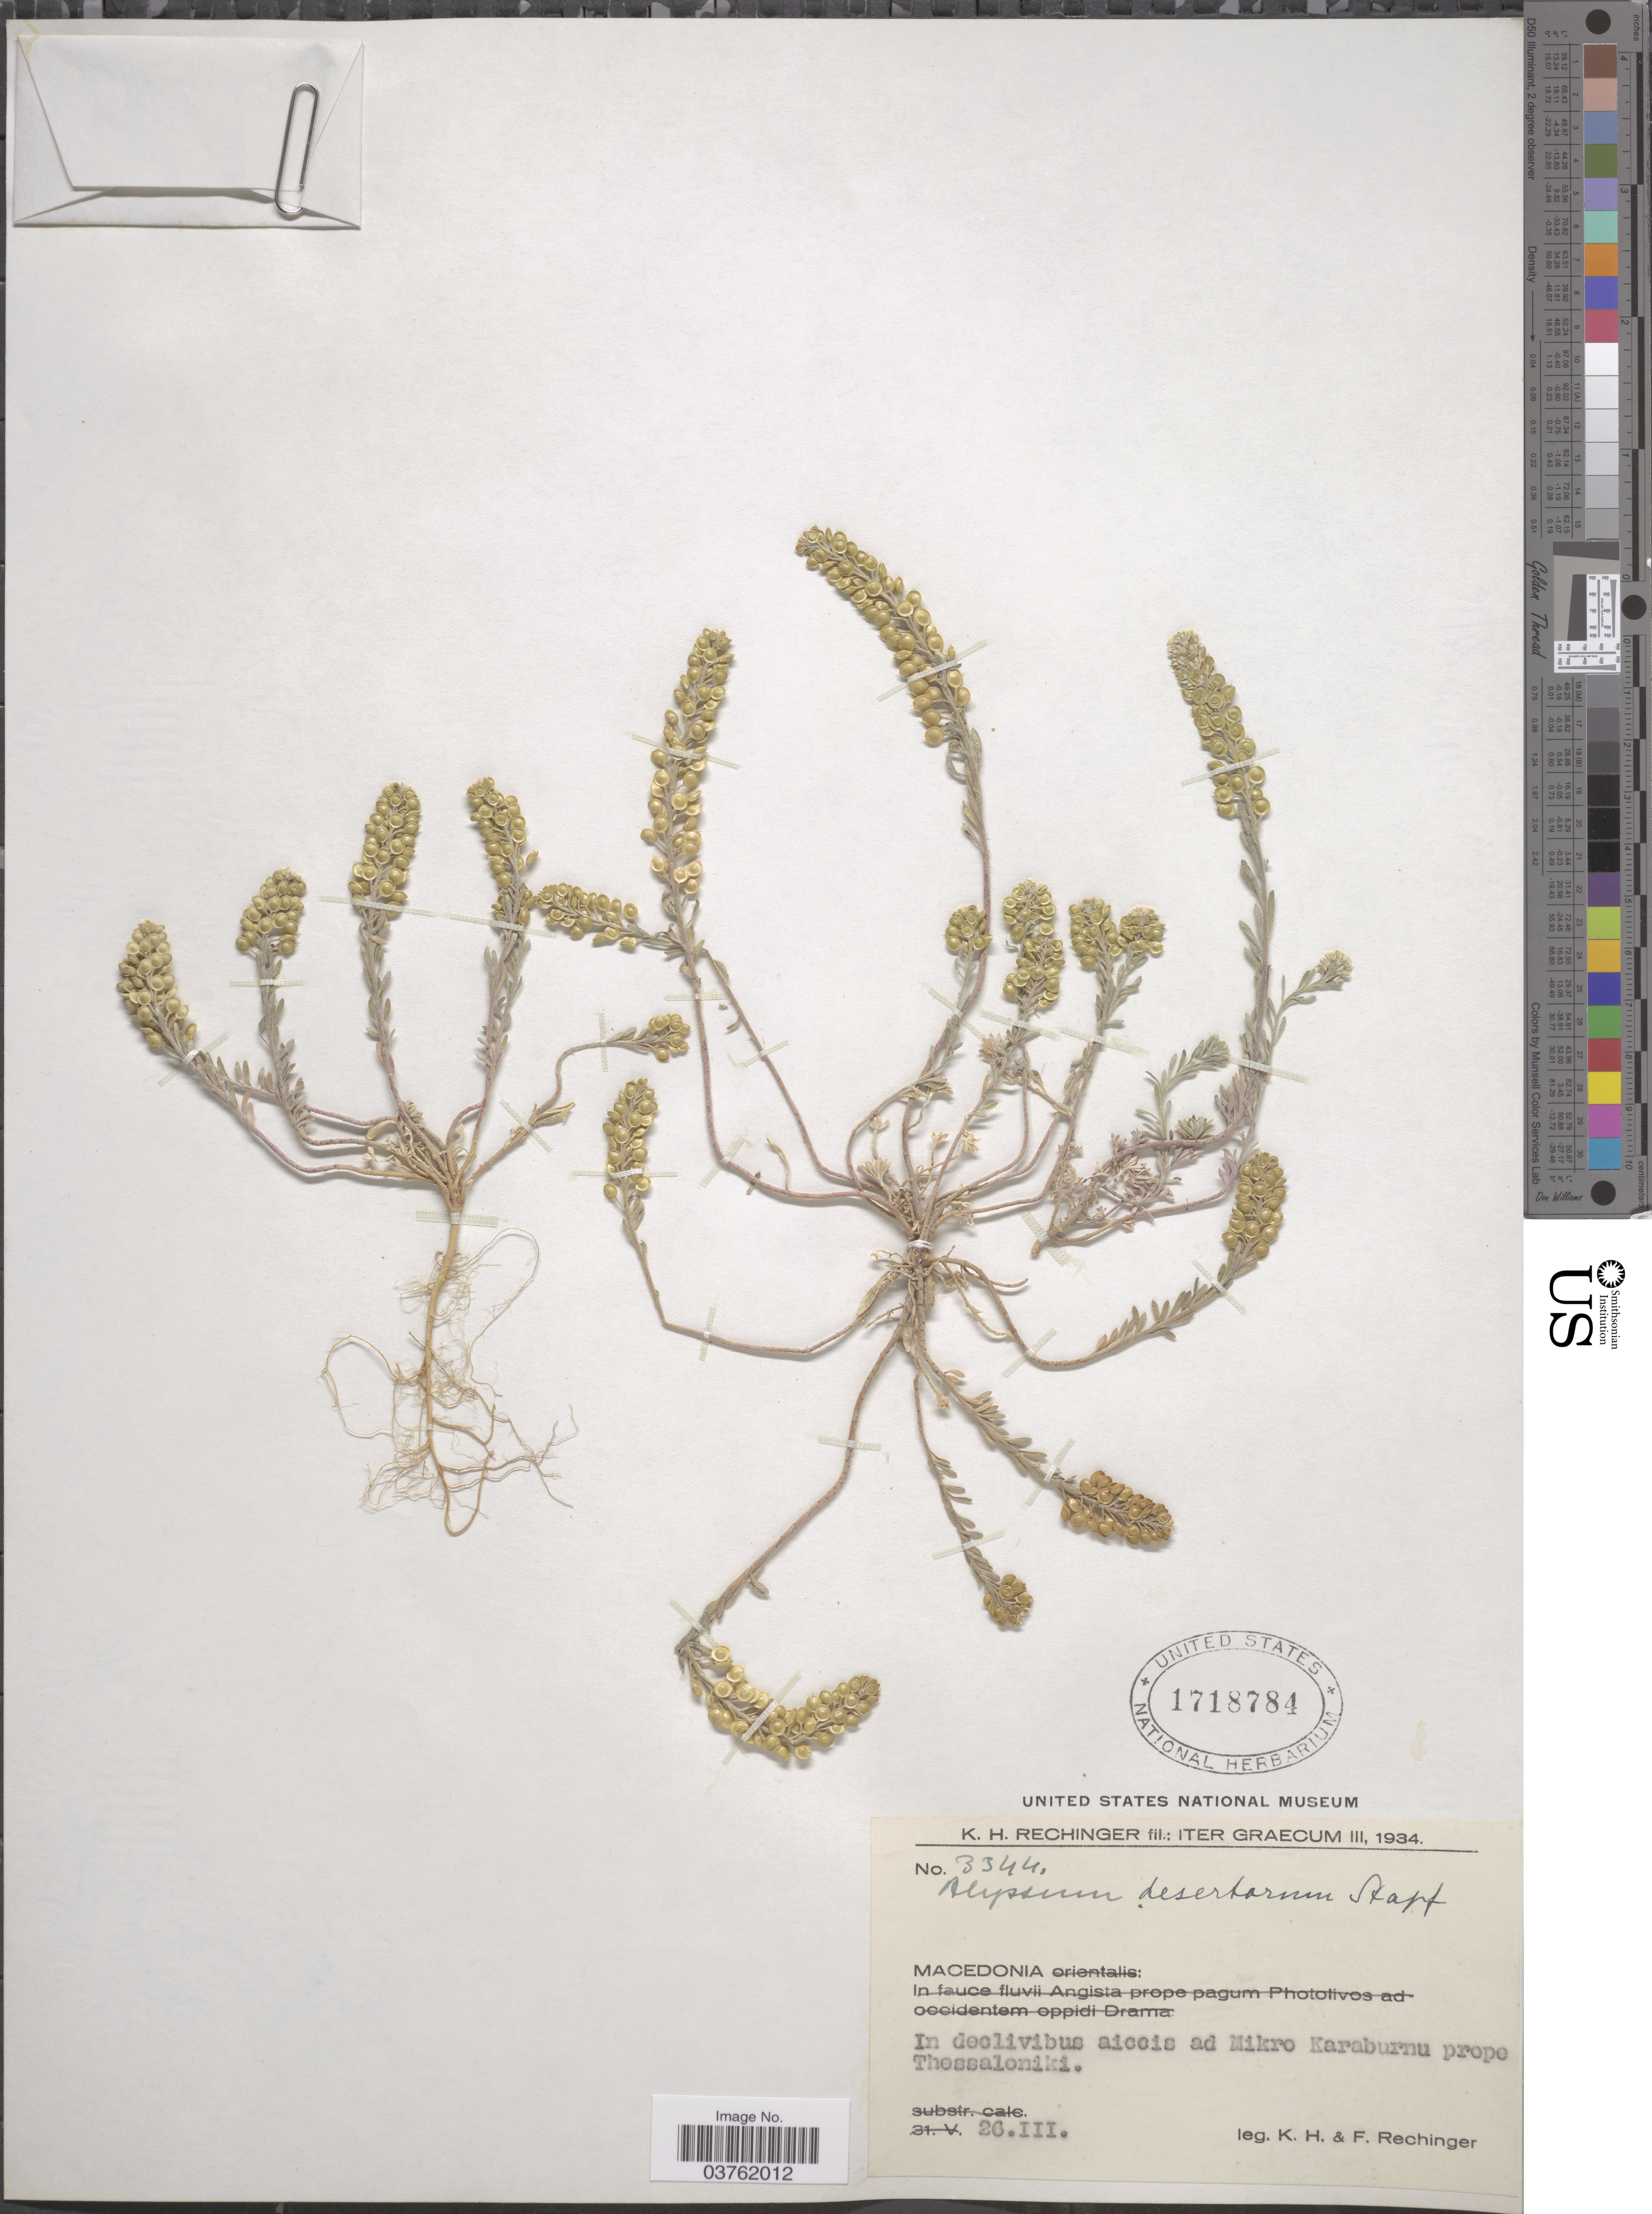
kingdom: Plantae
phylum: Tracheophyta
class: Magnoliopsida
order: Brassicales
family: Brassicaceae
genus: Alyssum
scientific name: Alyssum desertorum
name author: Stapf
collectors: K. H. Rechinger & F. Rechinger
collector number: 3344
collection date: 1934-03-26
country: Greece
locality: Macedonia: In declivibus aiccis ad Mikro Karaburnu prope Thessaloniki.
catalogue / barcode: US 1718784